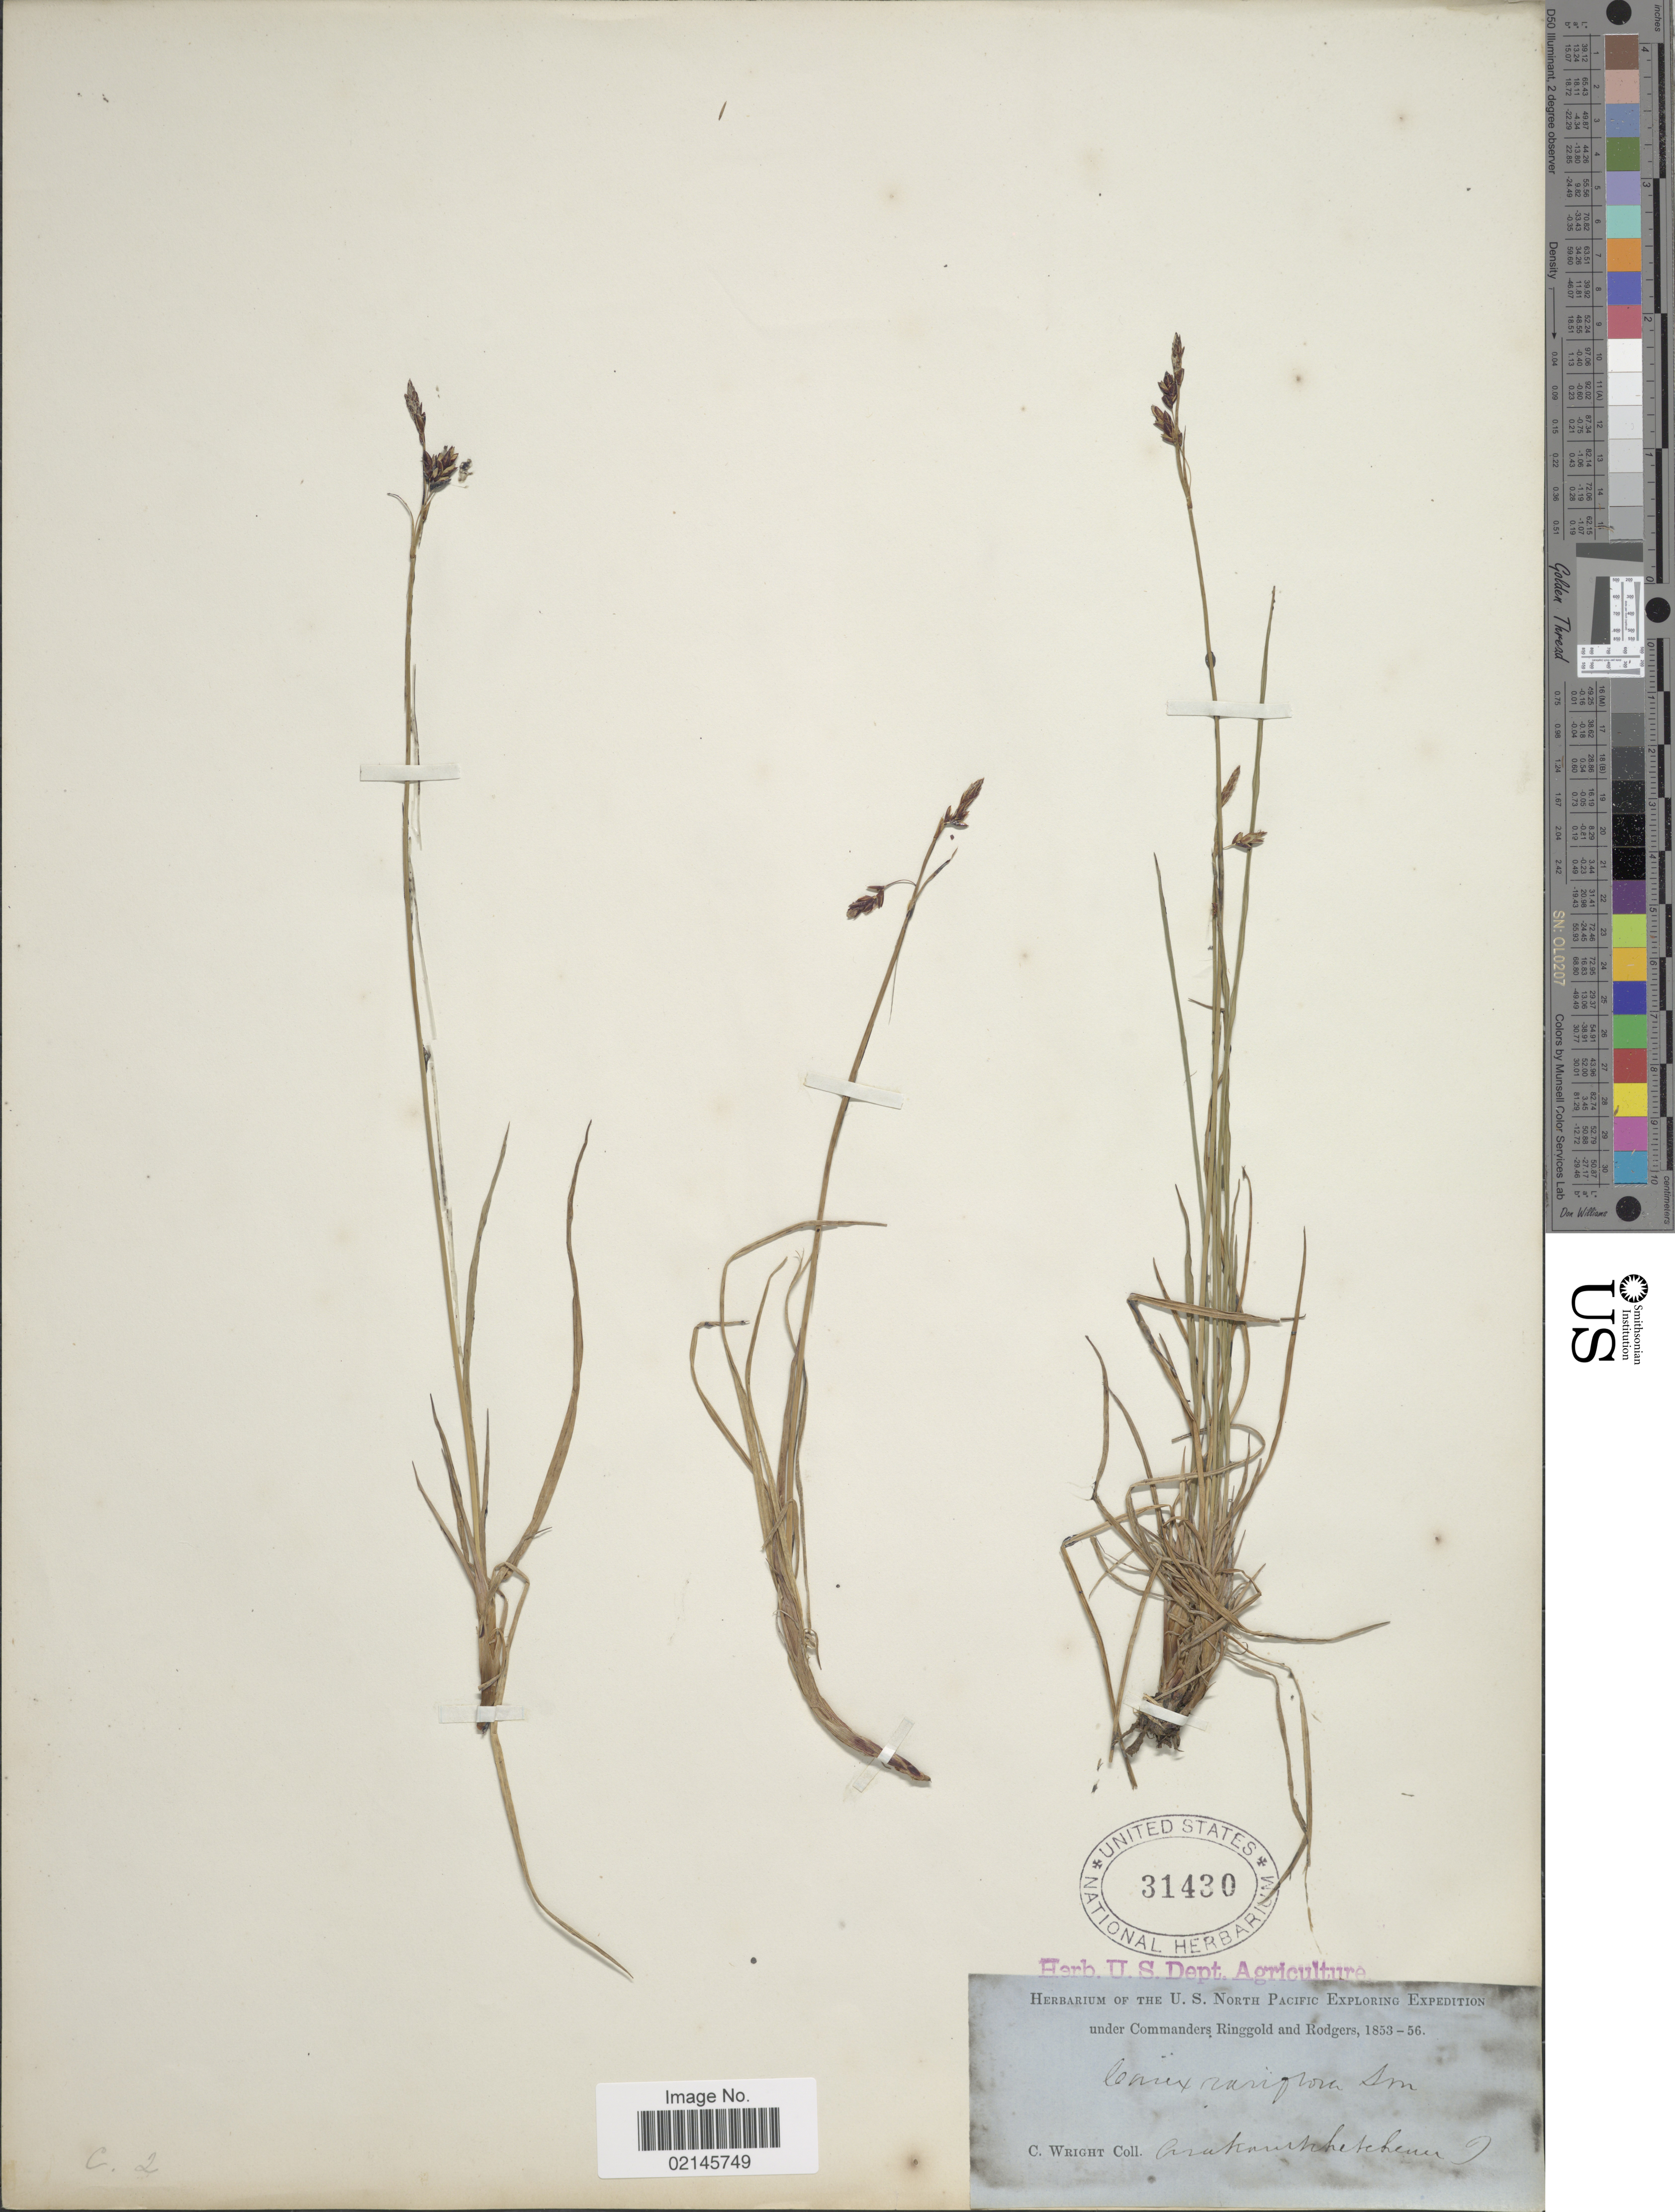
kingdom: Plantae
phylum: Tracheophyta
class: Liliopsida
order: Poales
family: Cyperaceae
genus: Carex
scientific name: Carex rariflora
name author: (Wahlenb.) Sm.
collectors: C. Wright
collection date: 1853/1856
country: Russian Federation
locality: Arakamchetchenn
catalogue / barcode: US 31430